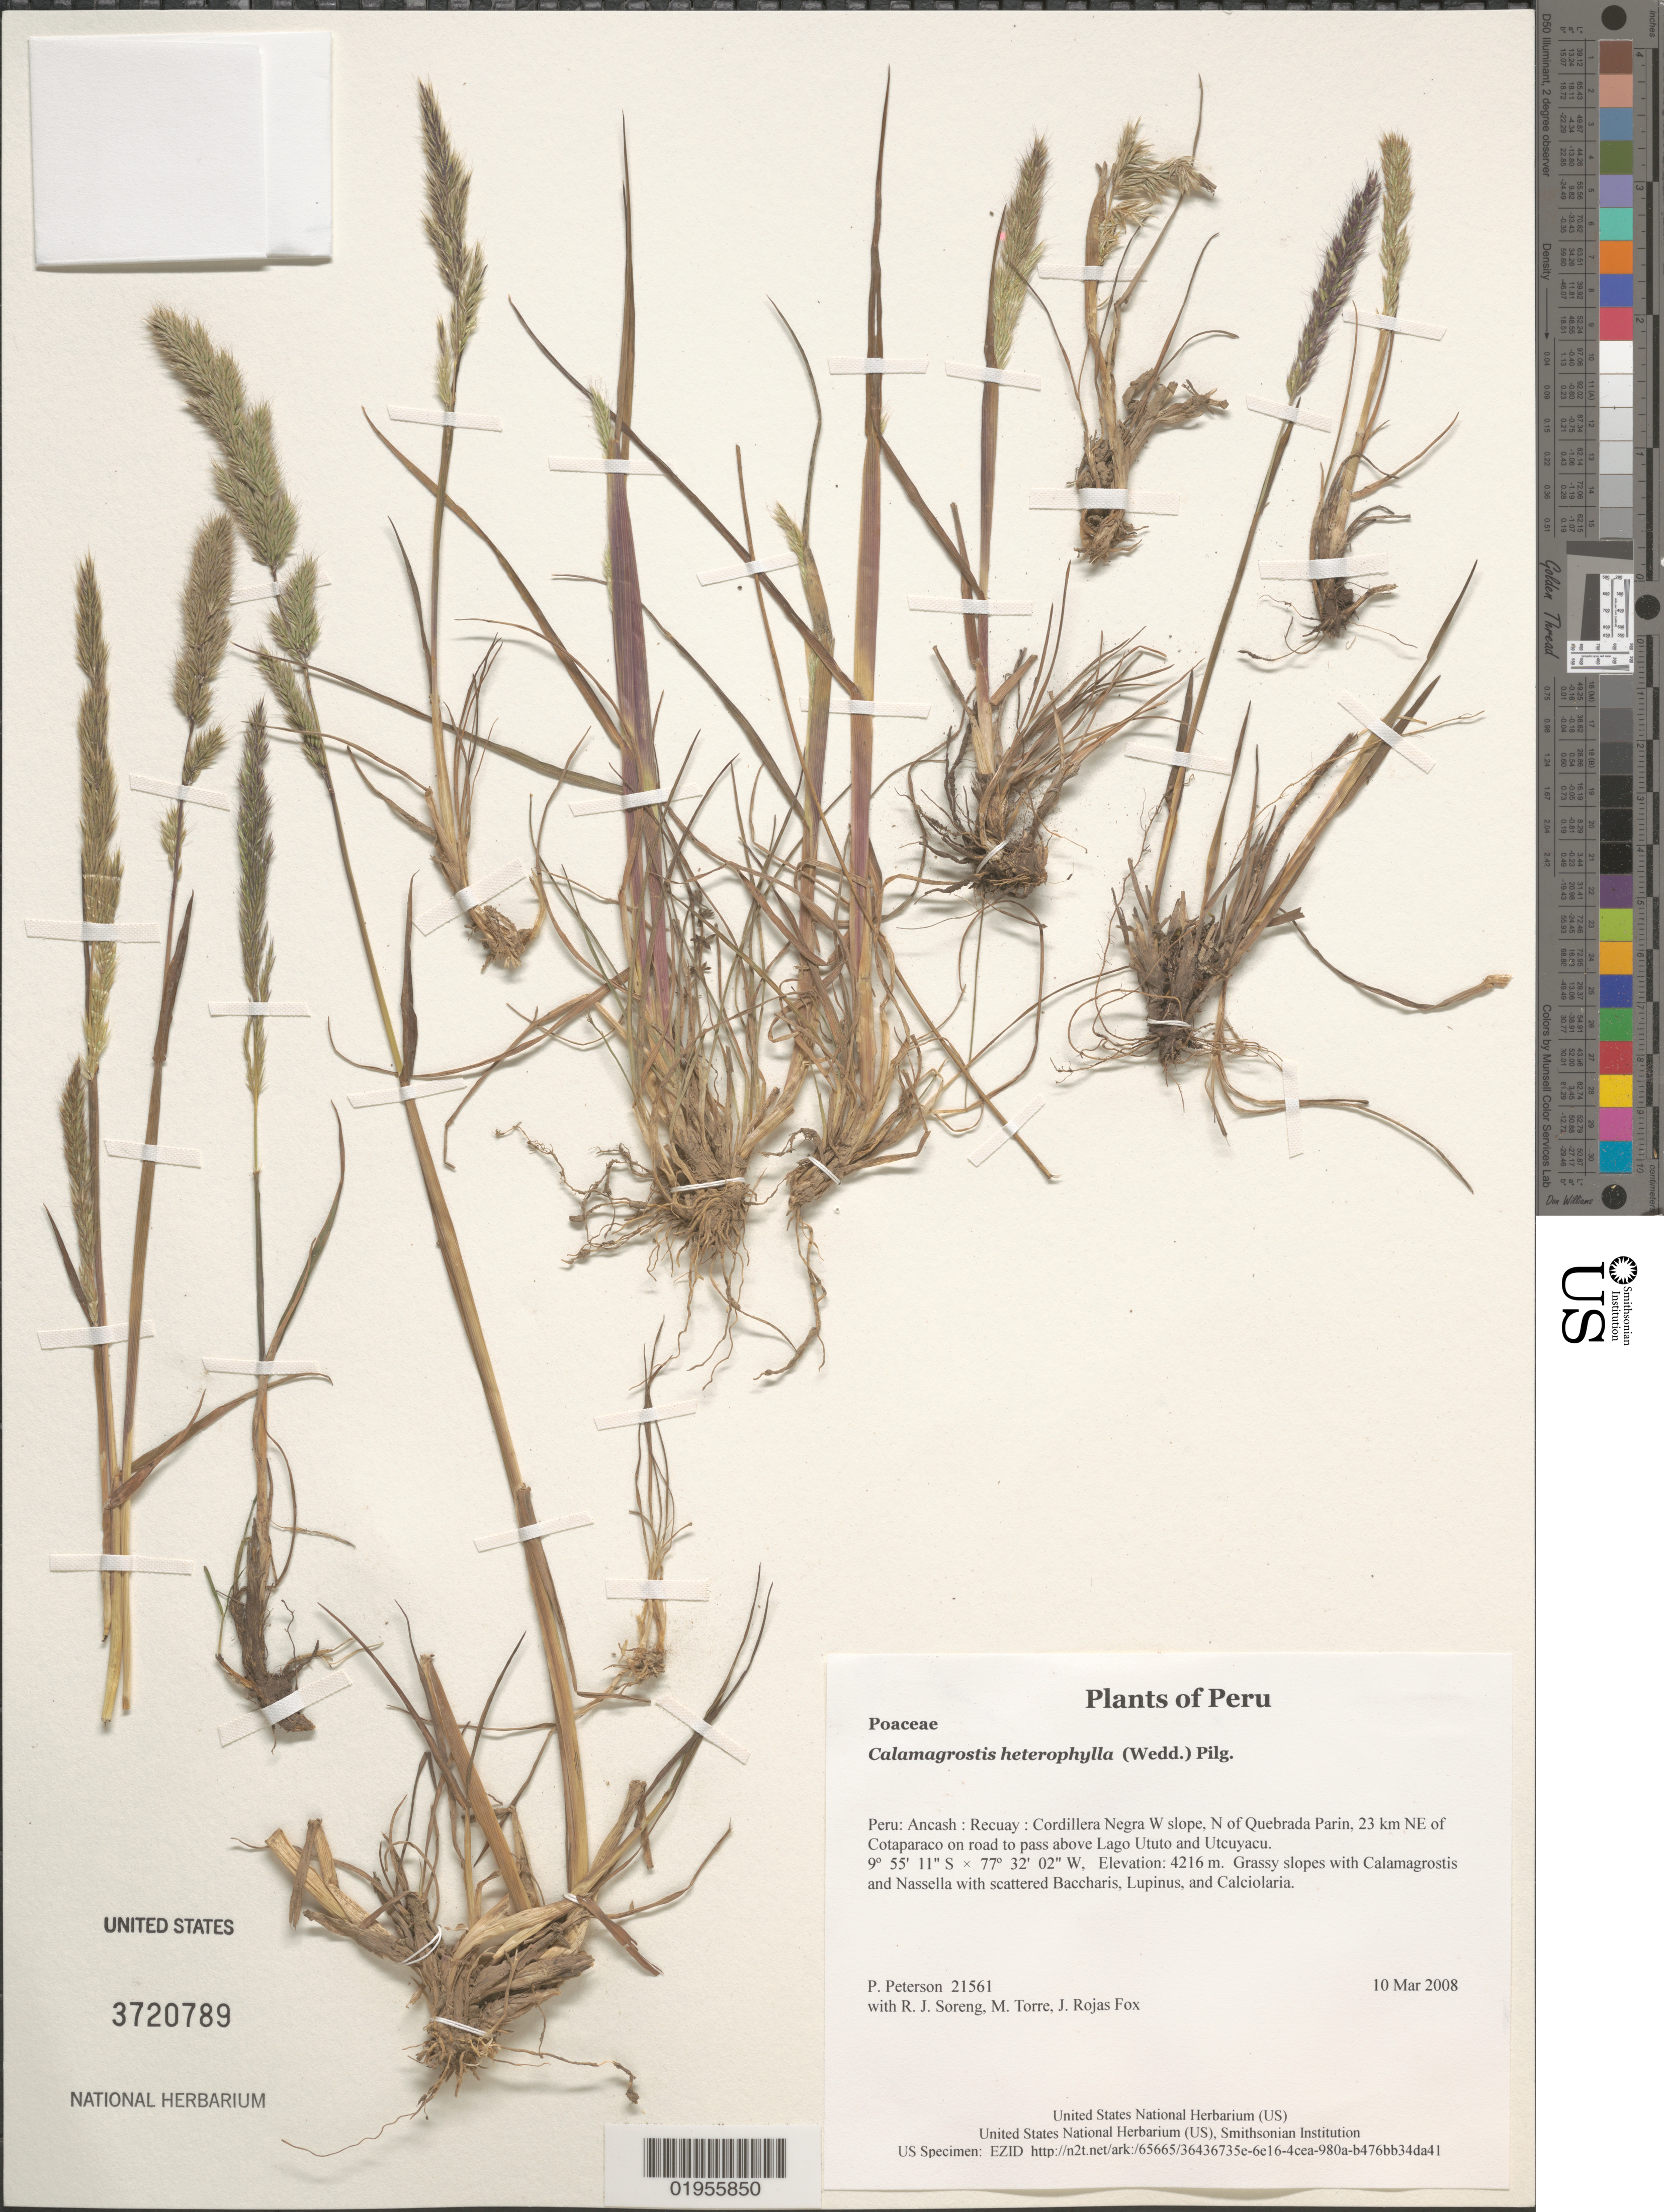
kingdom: Plantae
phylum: Tracheophyta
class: Liliopsida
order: Poales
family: Poaceae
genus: Calamagrostis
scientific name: Calamagrostis heterophylla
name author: (Wedd.) Pilg.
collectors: P. M. Peterson, R. J. Soreng, M. Torre & J. Rojas Fox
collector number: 21561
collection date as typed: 10 Mar 2008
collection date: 2008-03-10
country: Peru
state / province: Ancash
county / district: Recuay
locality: Cordillera Negra W slope, N of Quebrada Parin, 23 km NE of Cotaparaco on road to pass above Lago Ututo and Utcuyacu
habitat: Grassy slopes with Calamagrostis and Nassella with scattered Baccharis, Lupinus, and Calciolaria.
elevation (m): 4216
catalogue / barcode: US 3720789